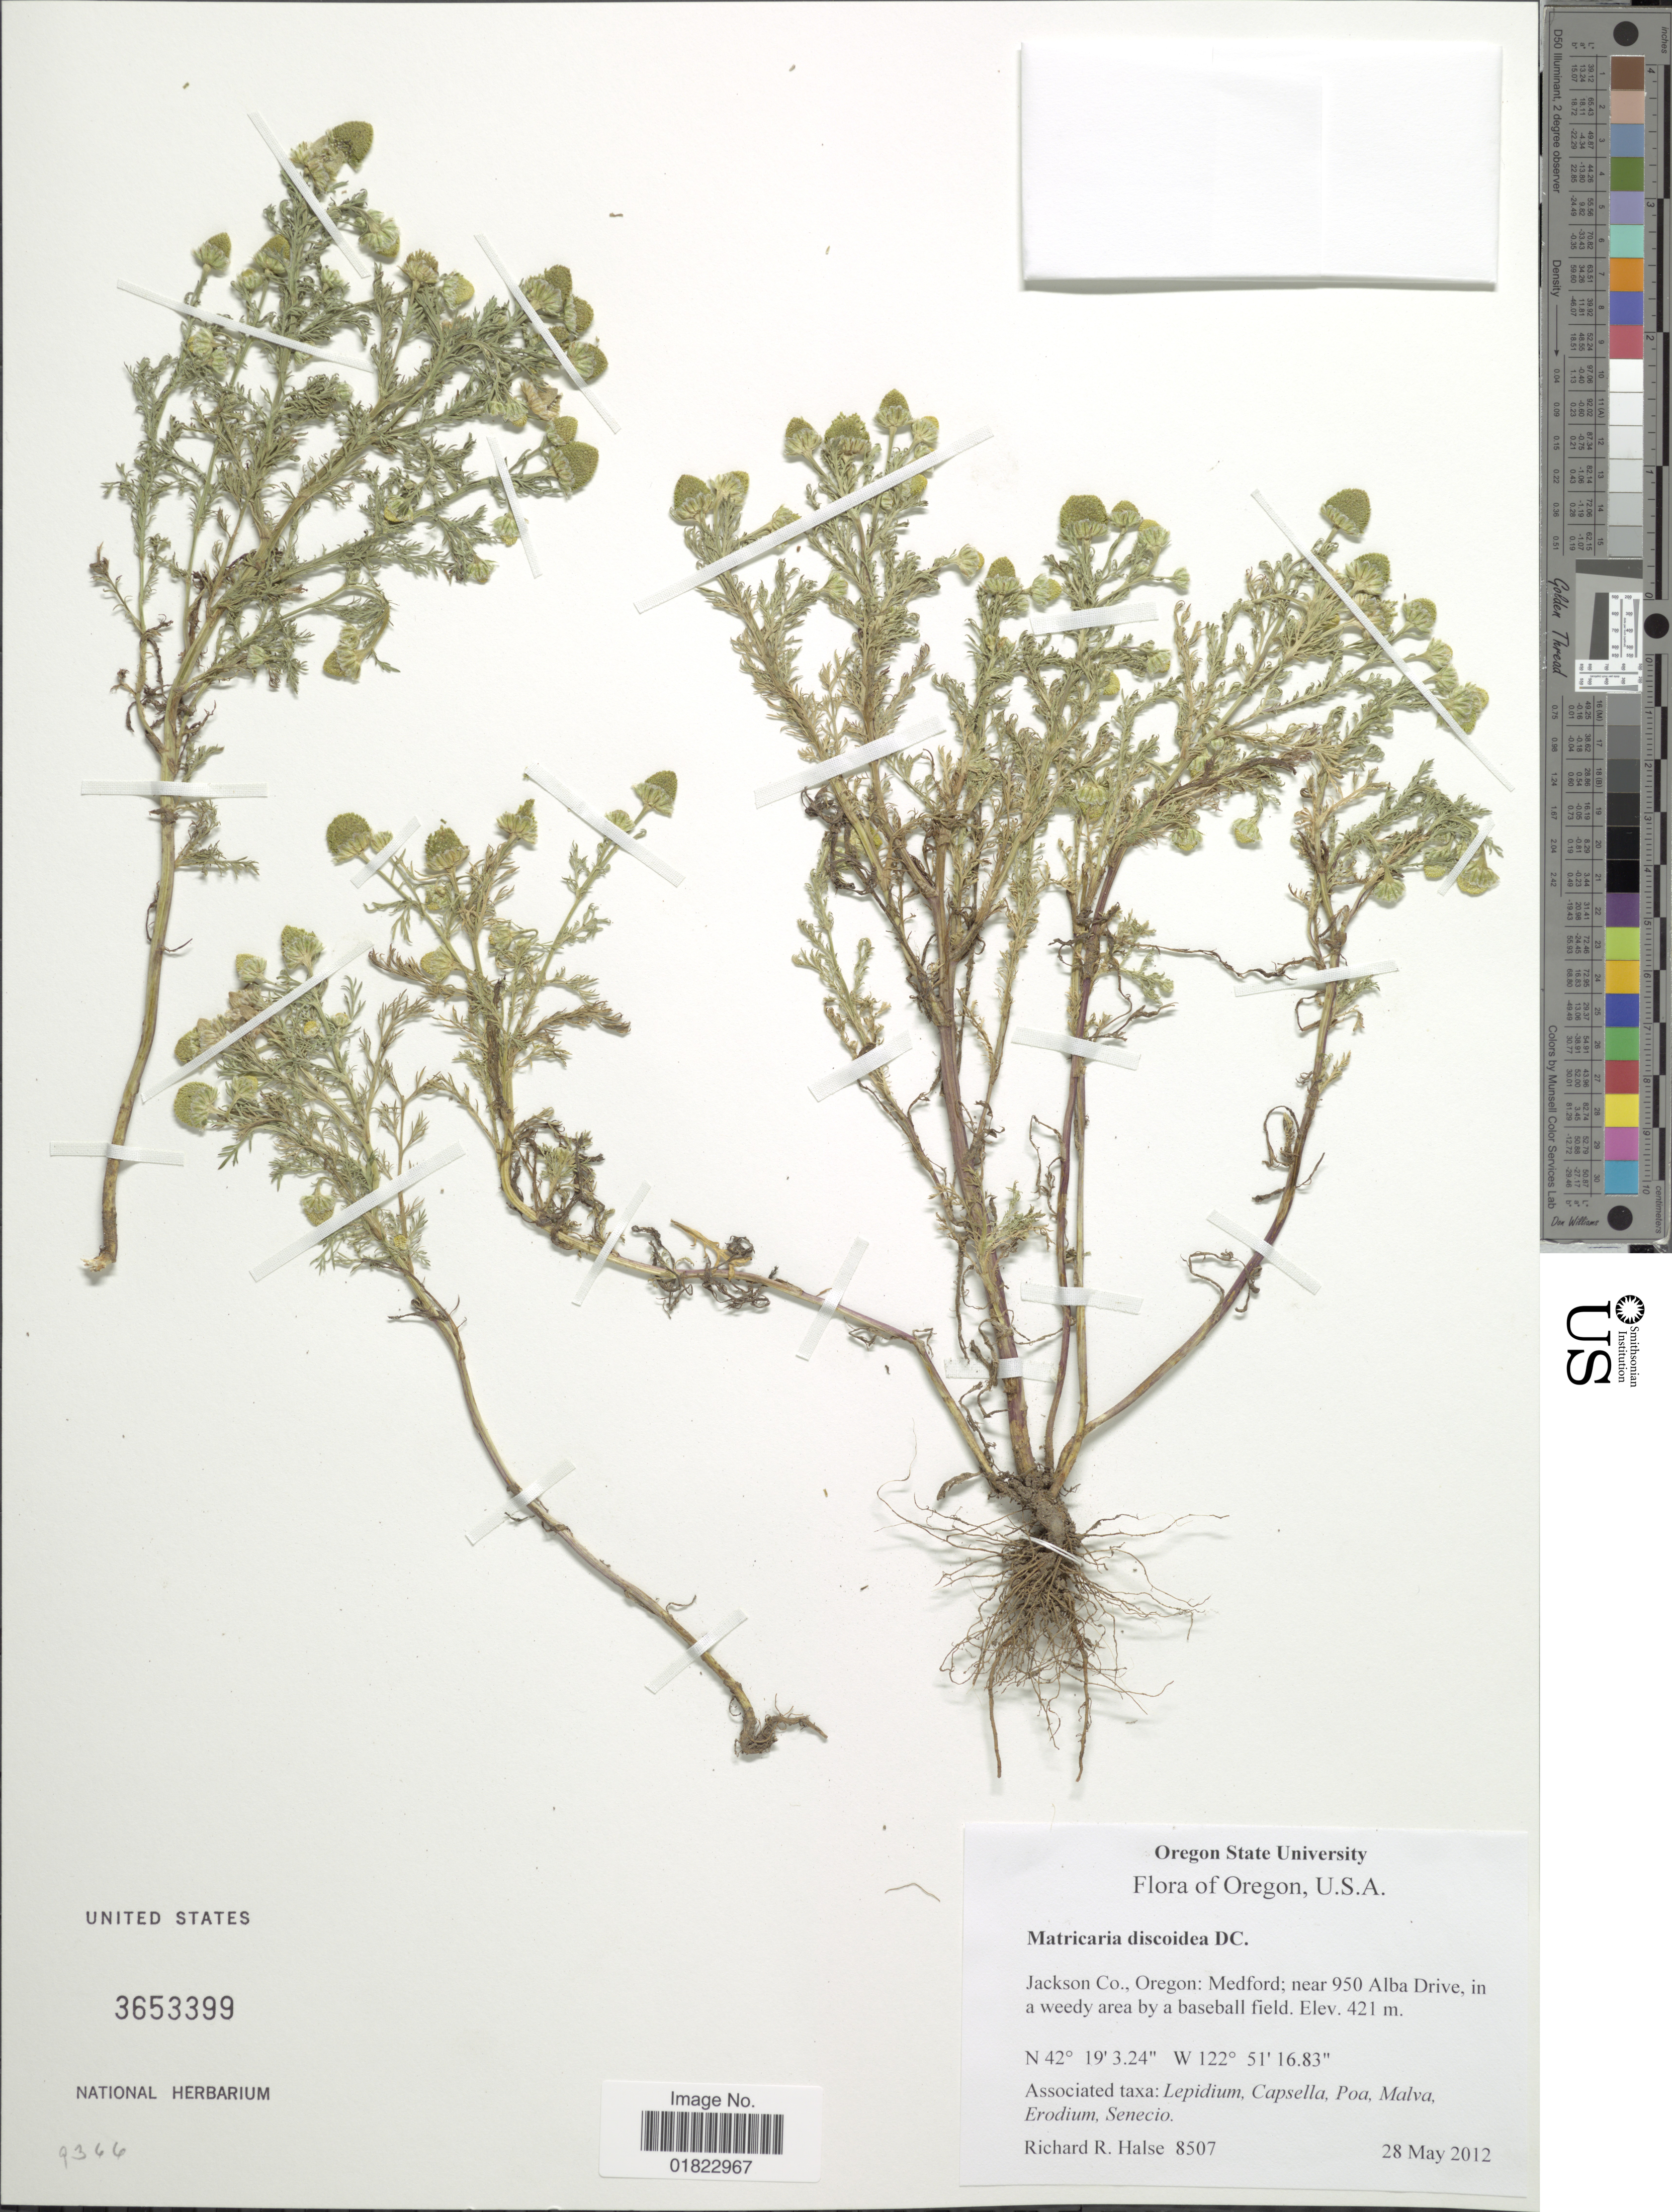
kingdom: Plantae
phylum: Tracheophyta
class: Magnoliopsida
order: Asterales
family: Asteraceae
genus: Matricaria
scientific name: Matricaria matricarioides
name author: (Less.) Porter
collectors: R. Halse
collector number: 8507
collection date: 2012-05-28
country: United States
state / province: Oregon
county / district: Jackson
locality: Oregon, U.S.A. Jackson Co., Oregon: Medford; near 950 Alba Drive, in a weedy area by a basball field.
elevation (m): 421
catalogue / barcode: US 3653399